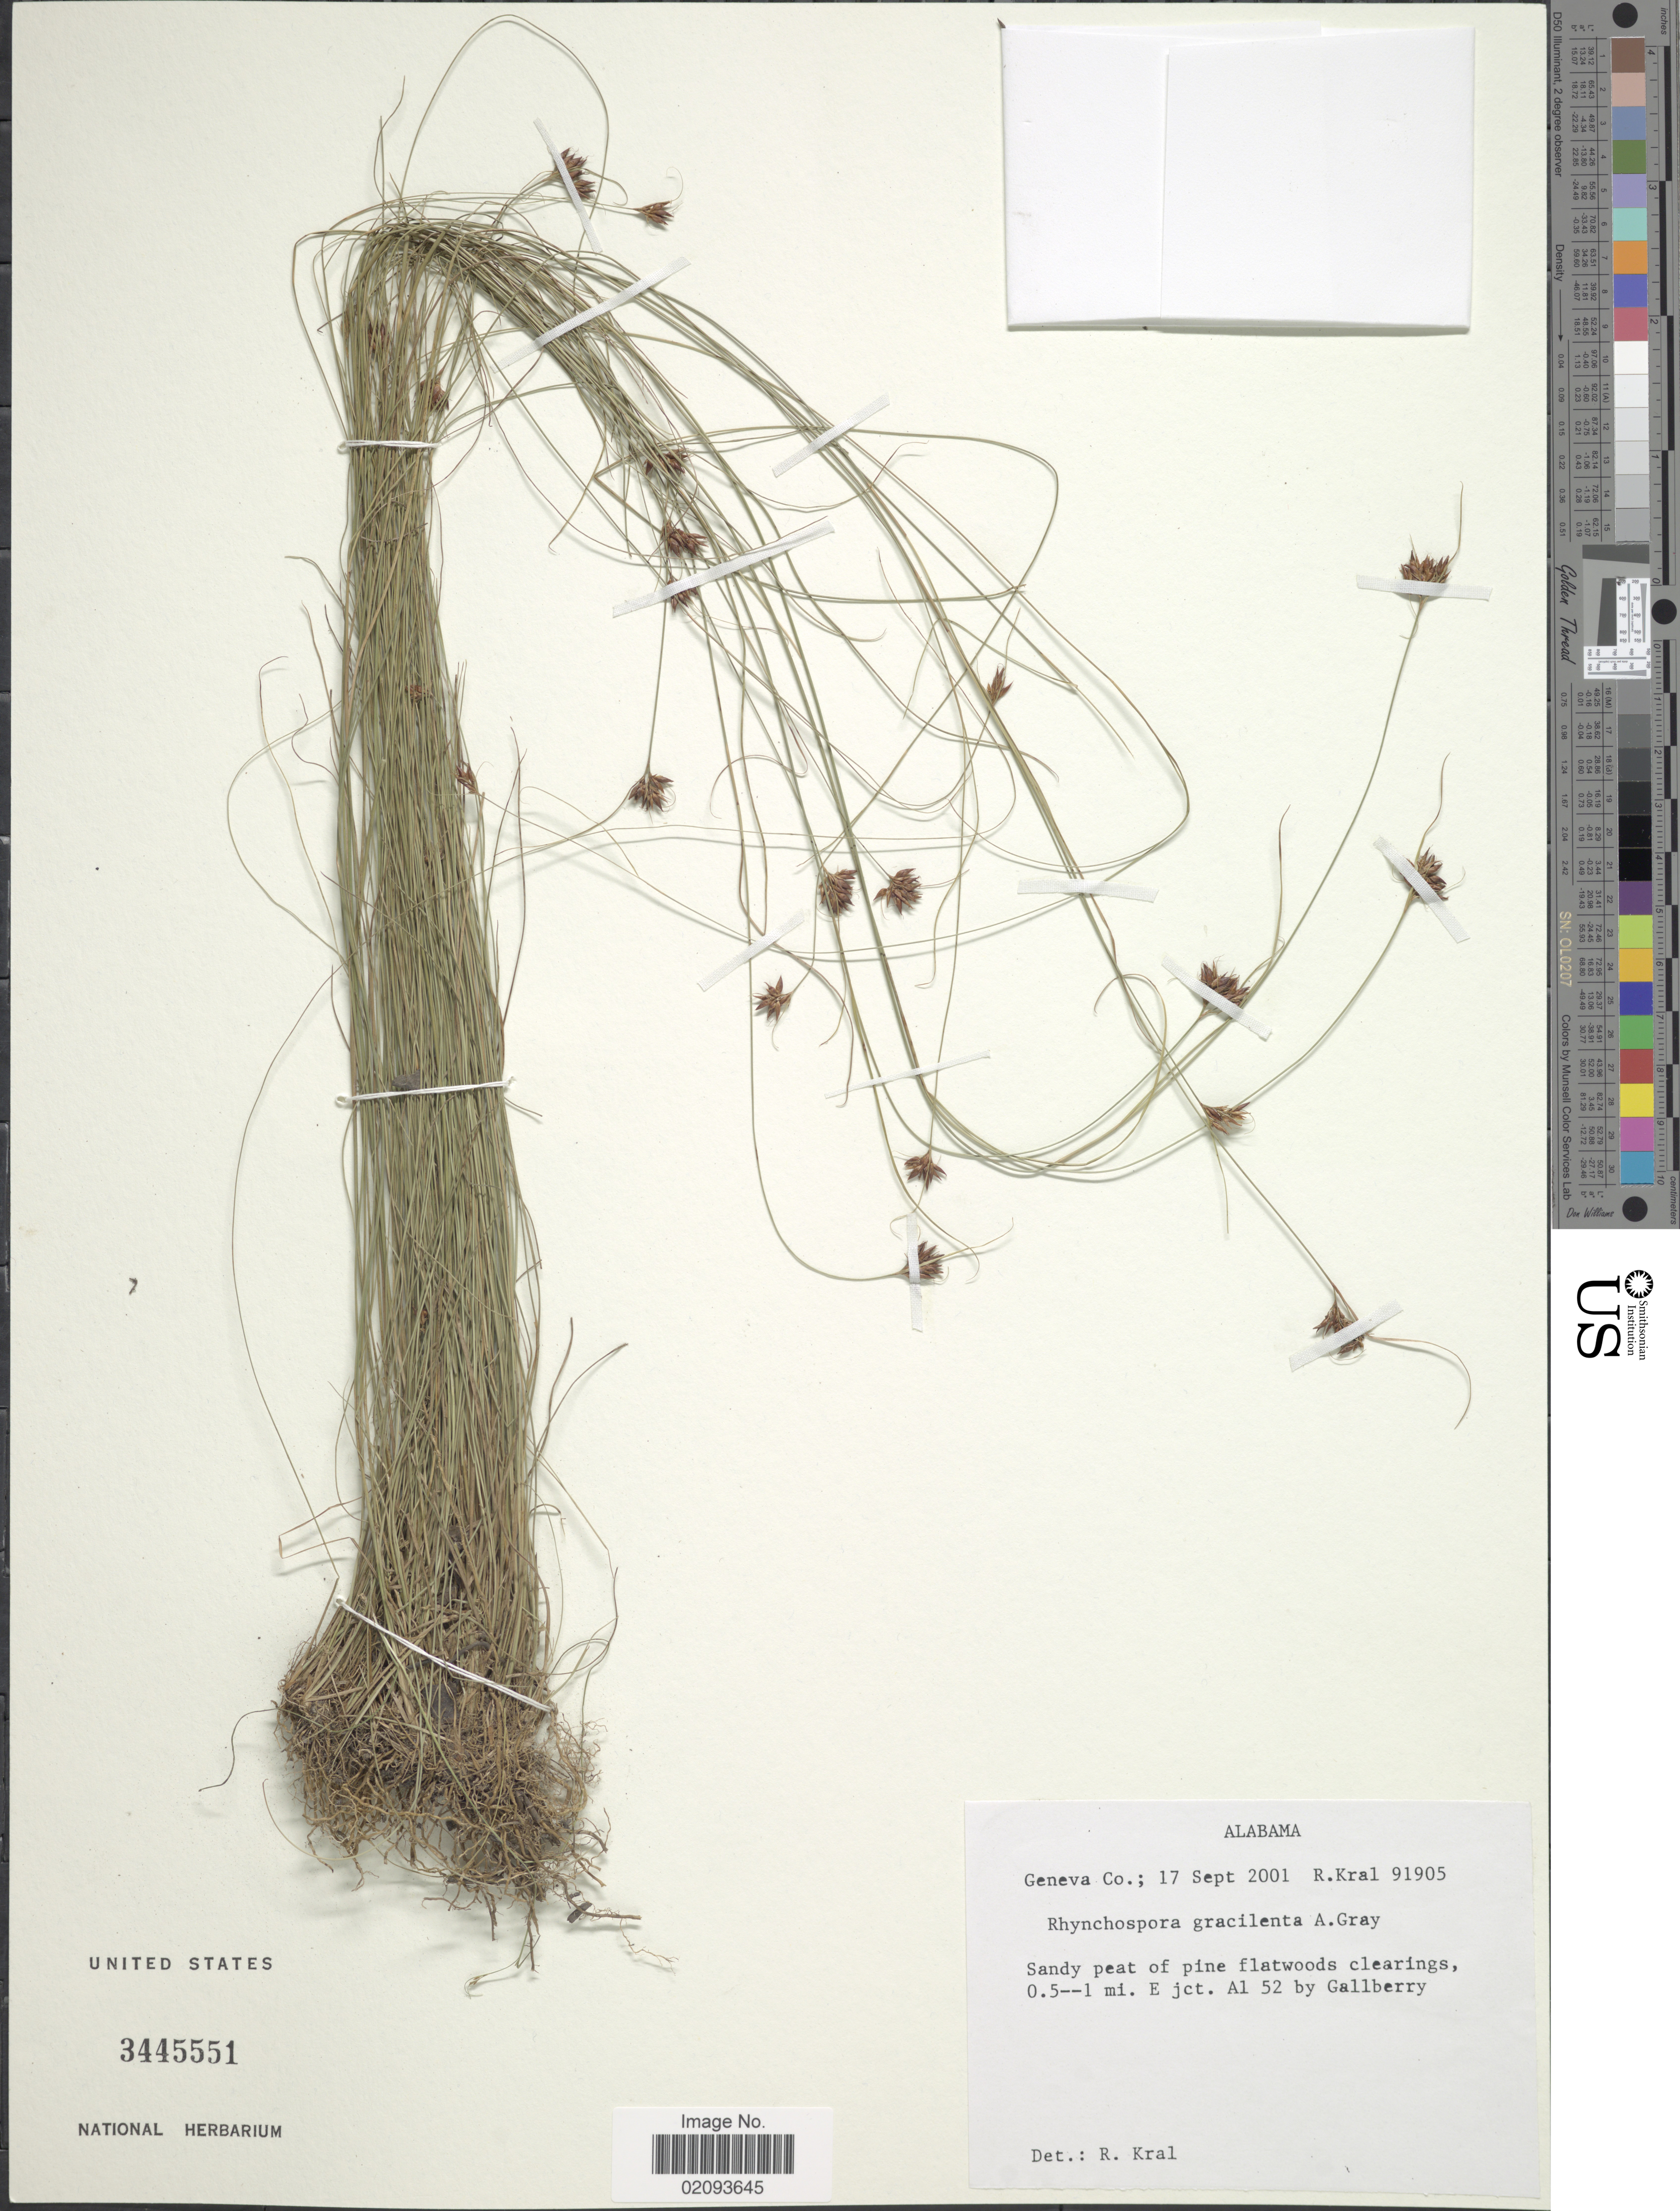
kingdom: Plantae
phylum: Tracheophyta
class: Liliopsida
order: Poales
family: Cyperaceae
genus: Rhynchospora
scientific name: Rhynchospora gracilenta A. Gray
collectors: R. Kral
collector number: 91905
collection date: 2001-09-17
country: United States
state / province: Alabama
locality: Geneva Co. Sandy peat of pine flatwoods clearings, 0.5--1 mi. E jct. Al 52 by Gallberry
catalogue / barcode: US 3445551